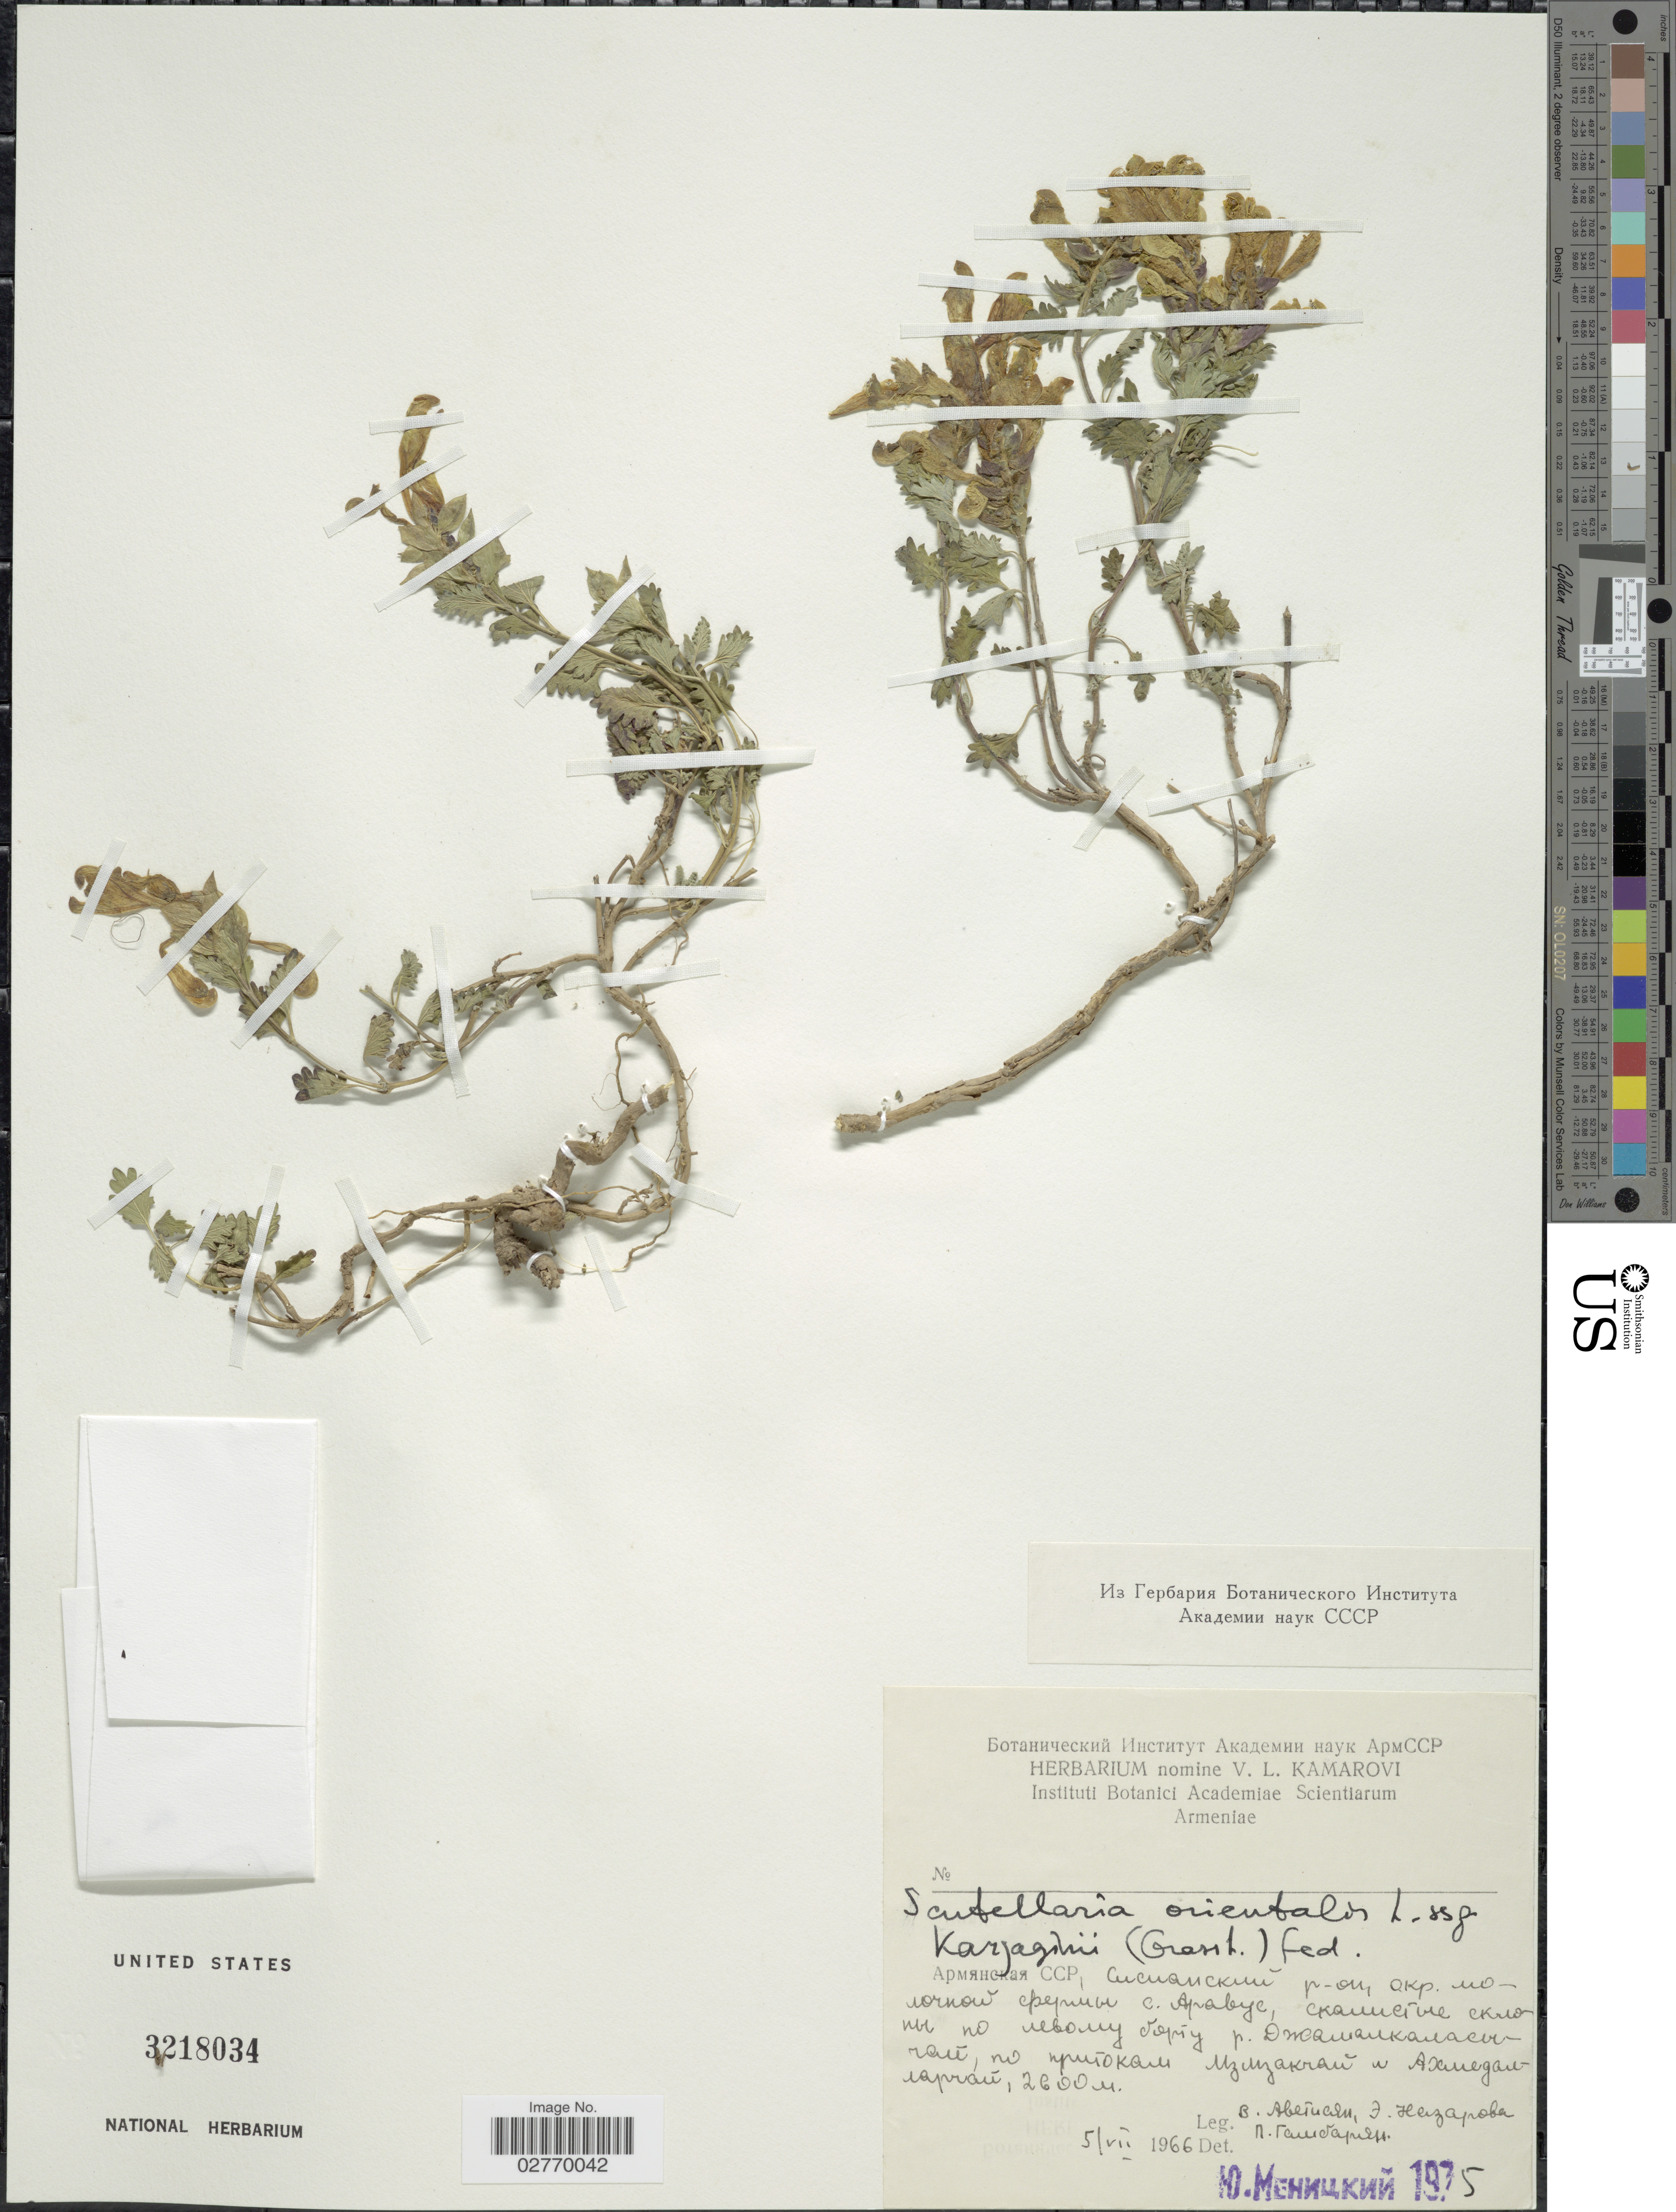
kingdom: Plantae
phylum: Tracheophyta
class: Magnoliopsida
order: Lamiales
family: Lamiaceae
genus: Scutellaria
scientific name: Scutellaria orientalis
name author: L.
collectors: Collector illegible, Collector illegible & Collector illegible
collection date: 1966-07-05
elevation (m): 2600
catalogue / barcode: US 3218034